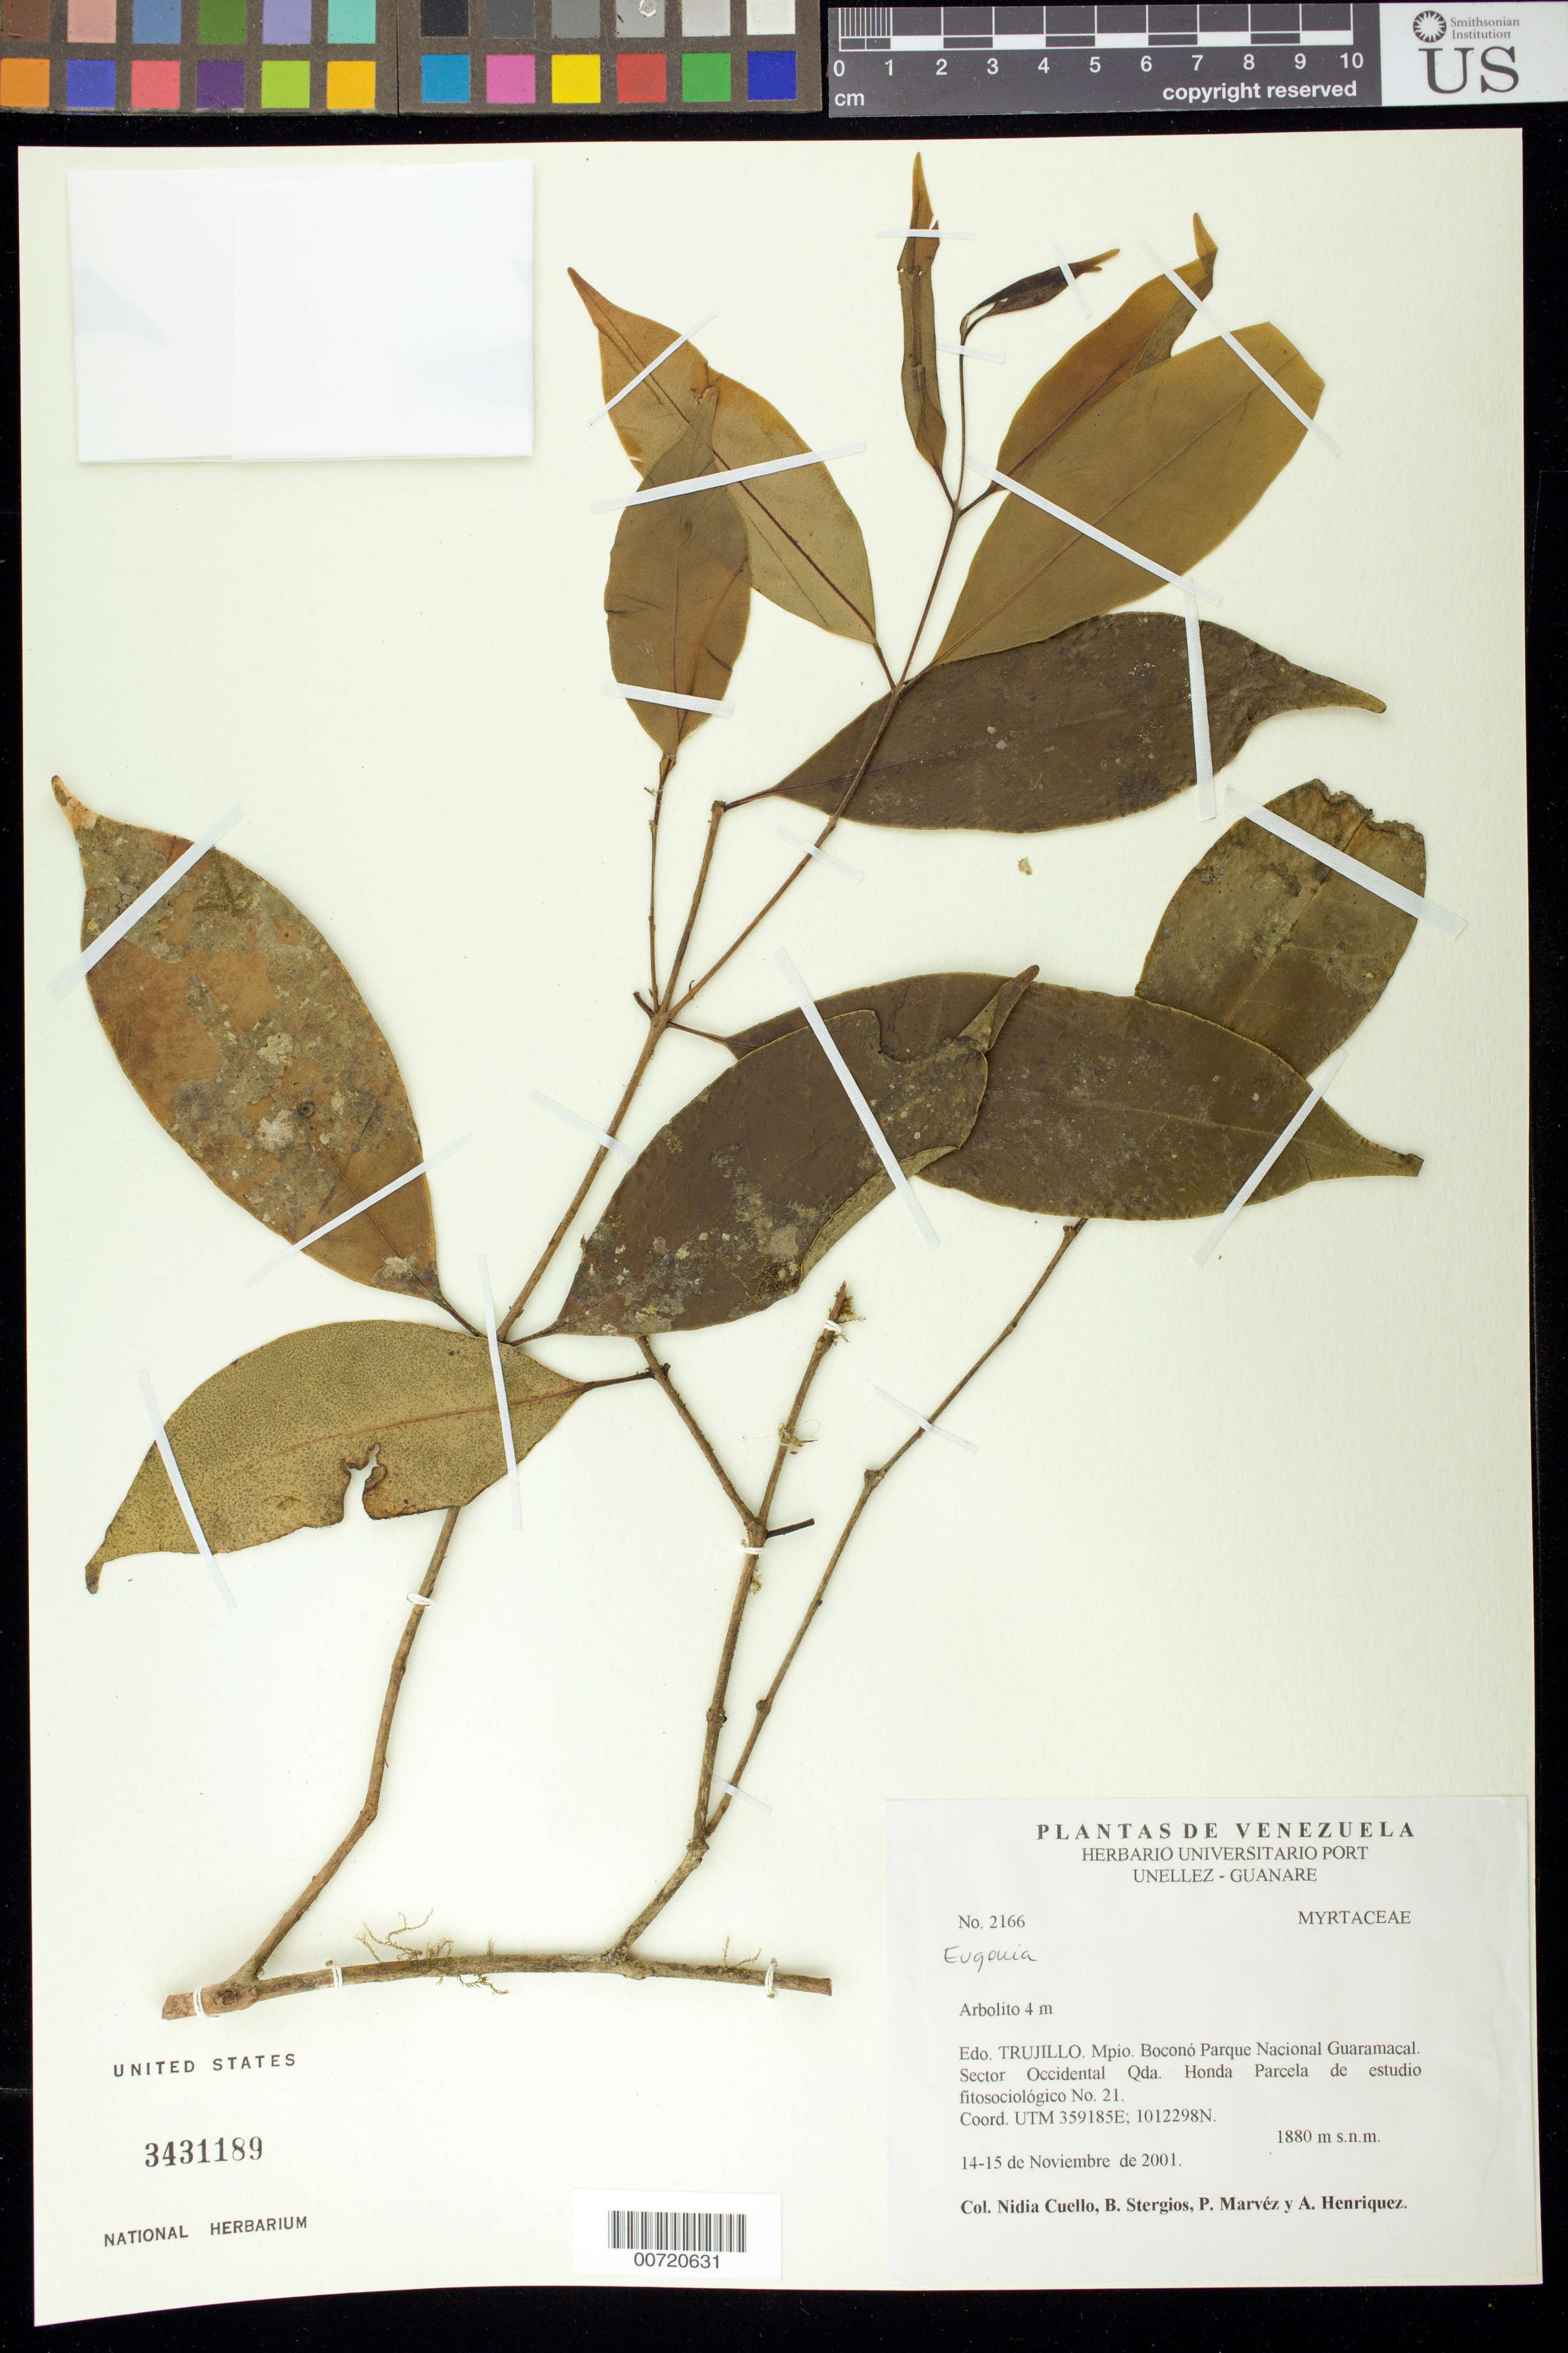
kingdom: Plantae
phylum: Tracheophyta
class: Magnoliopsida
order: Myrtales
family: Myrtaceae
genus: Eugenia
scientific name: Eugenia sp.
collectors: N. L. Cuello, B. G. Stergios, P. Marvéz & A. Henriquez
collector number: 2166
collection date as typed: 14 Nov 2001 to 15 Nov 2001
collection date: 2001-11-14/2001-11-15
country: Venezuela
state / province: Trujillo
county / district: Boconó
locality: Parque Nacional Guaramacal. Sector occidental Qda. Honda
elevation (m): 1880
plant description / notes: PORT, US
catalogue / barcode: US 3431189